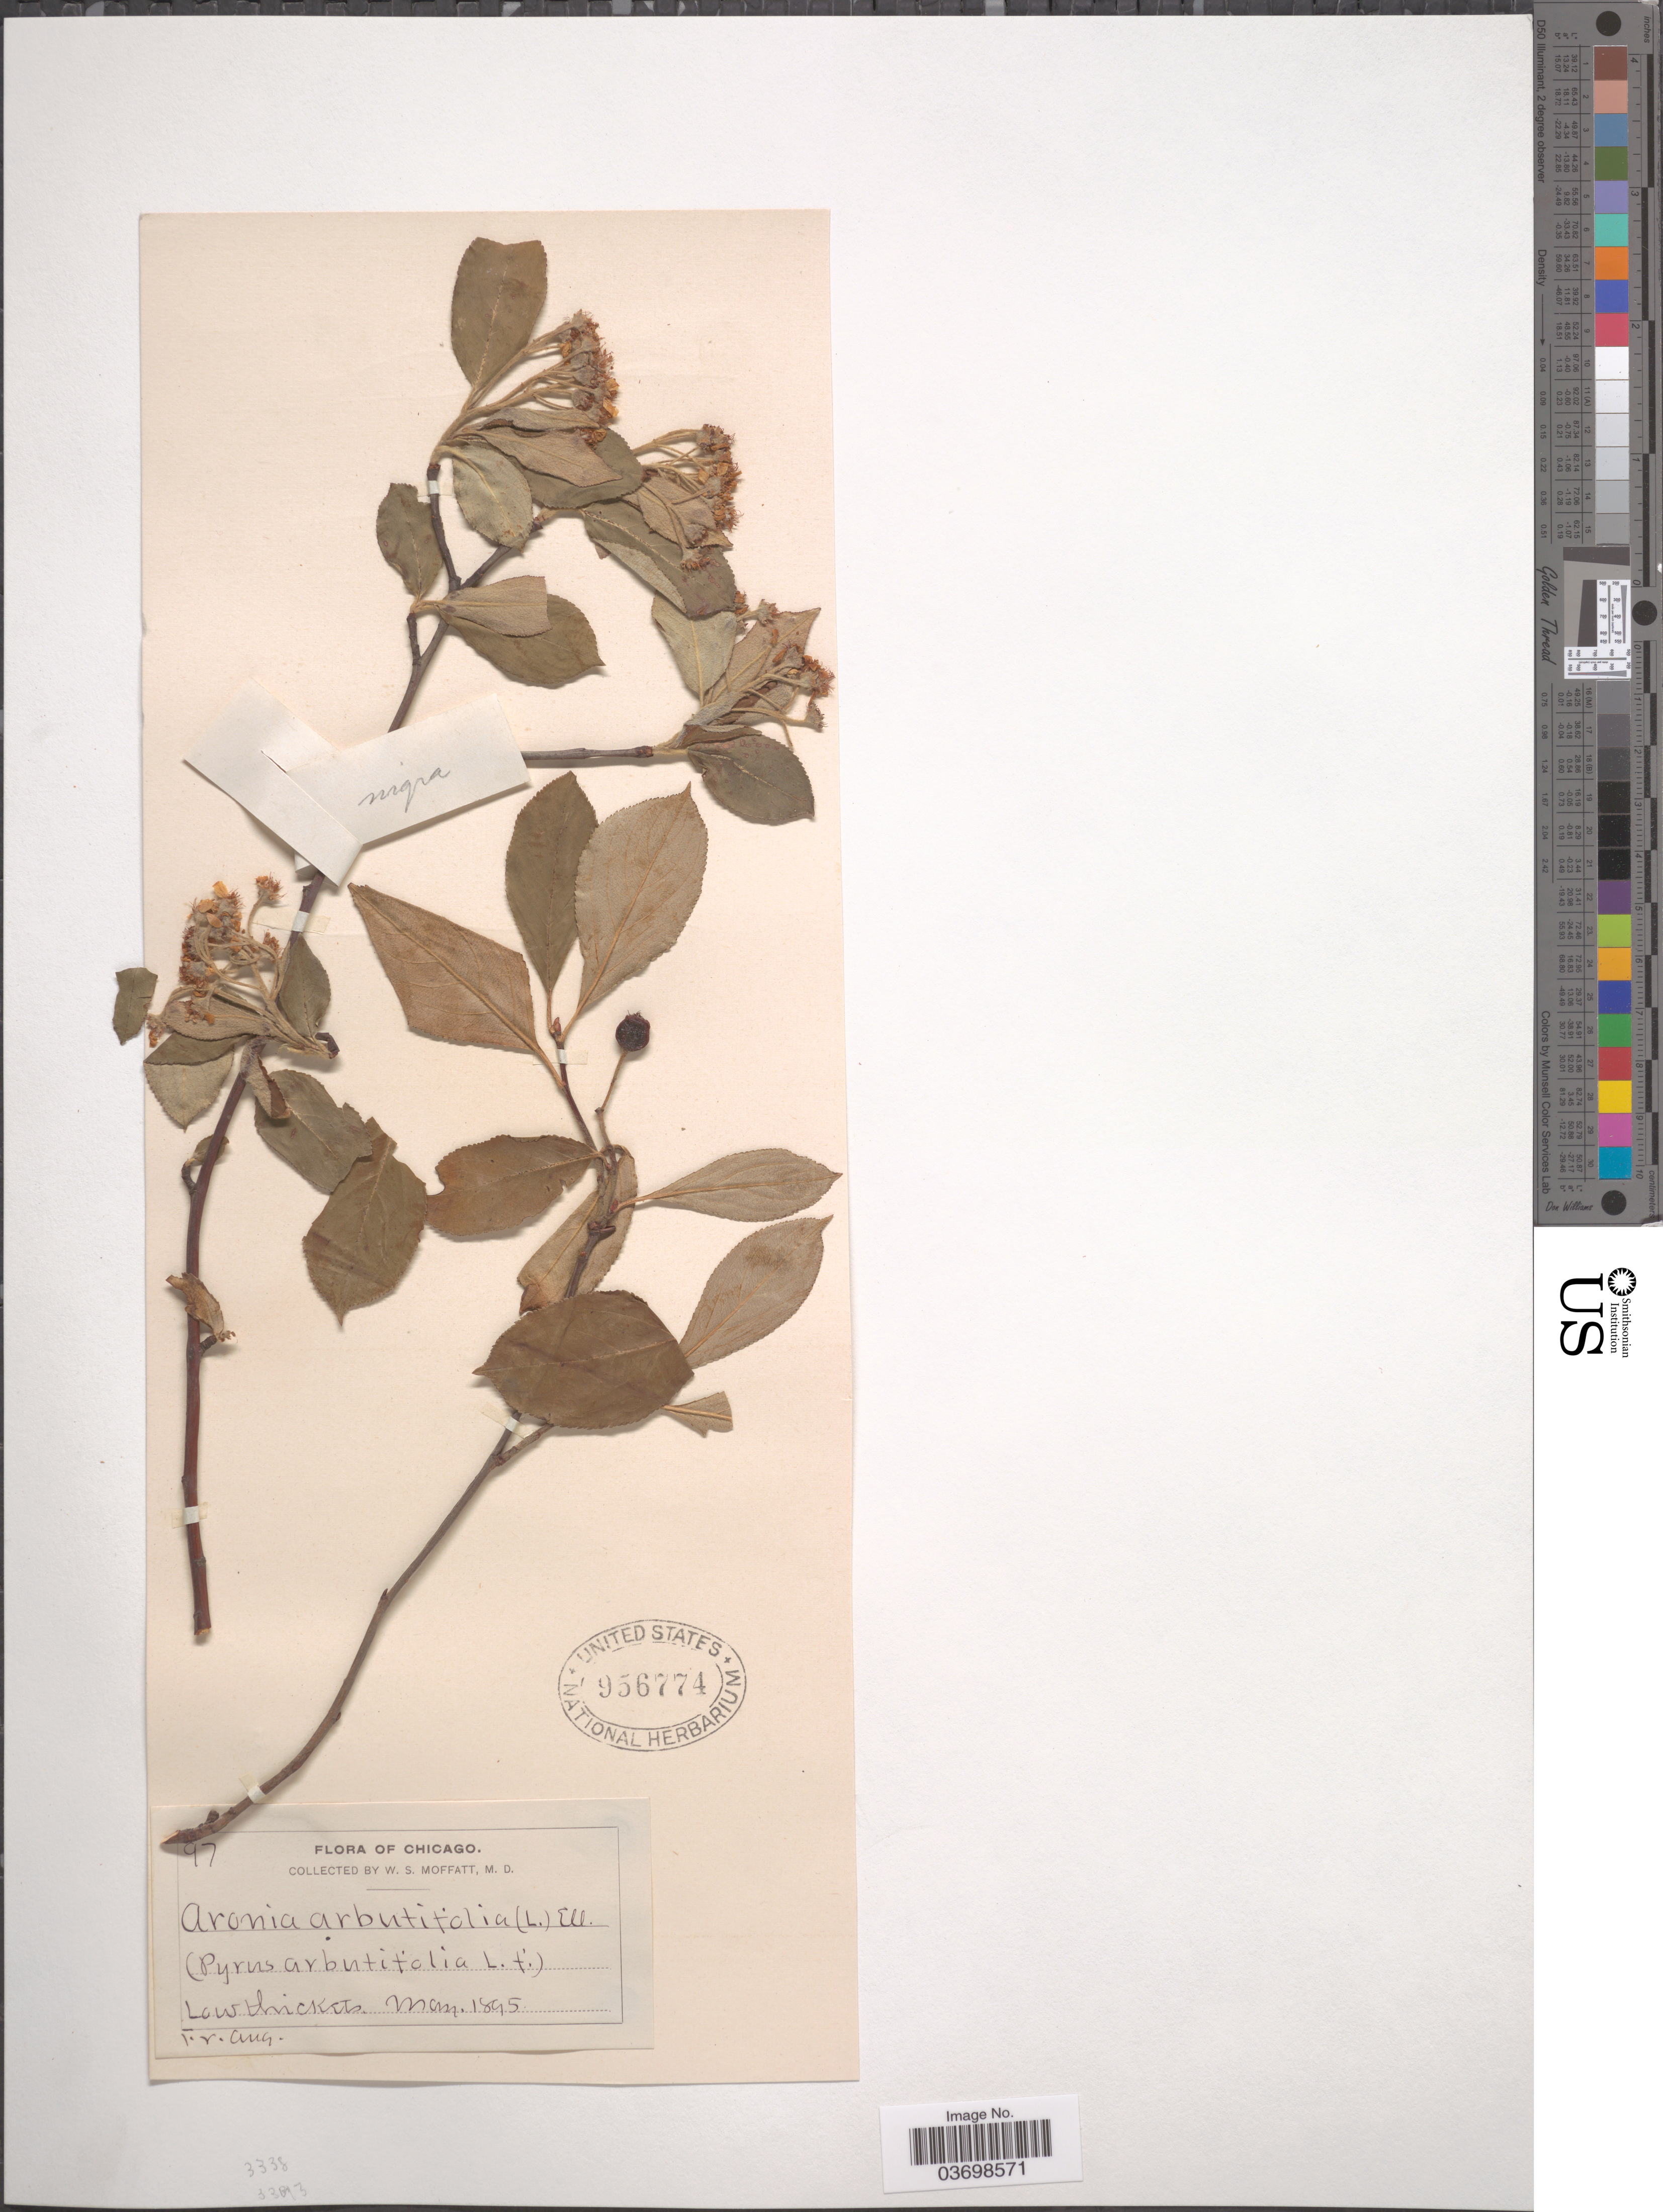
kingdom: Plantae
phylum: Tracheophyta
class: Magnoliopsida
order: Rosales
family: Rosaceae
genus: Aronia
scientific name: Aronia arbutifolia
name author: (L.) Pers.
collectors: W. Moffatt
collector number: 97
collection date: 1895-05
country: United States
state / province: Illinois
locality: Chicago.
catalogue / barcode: US 956774